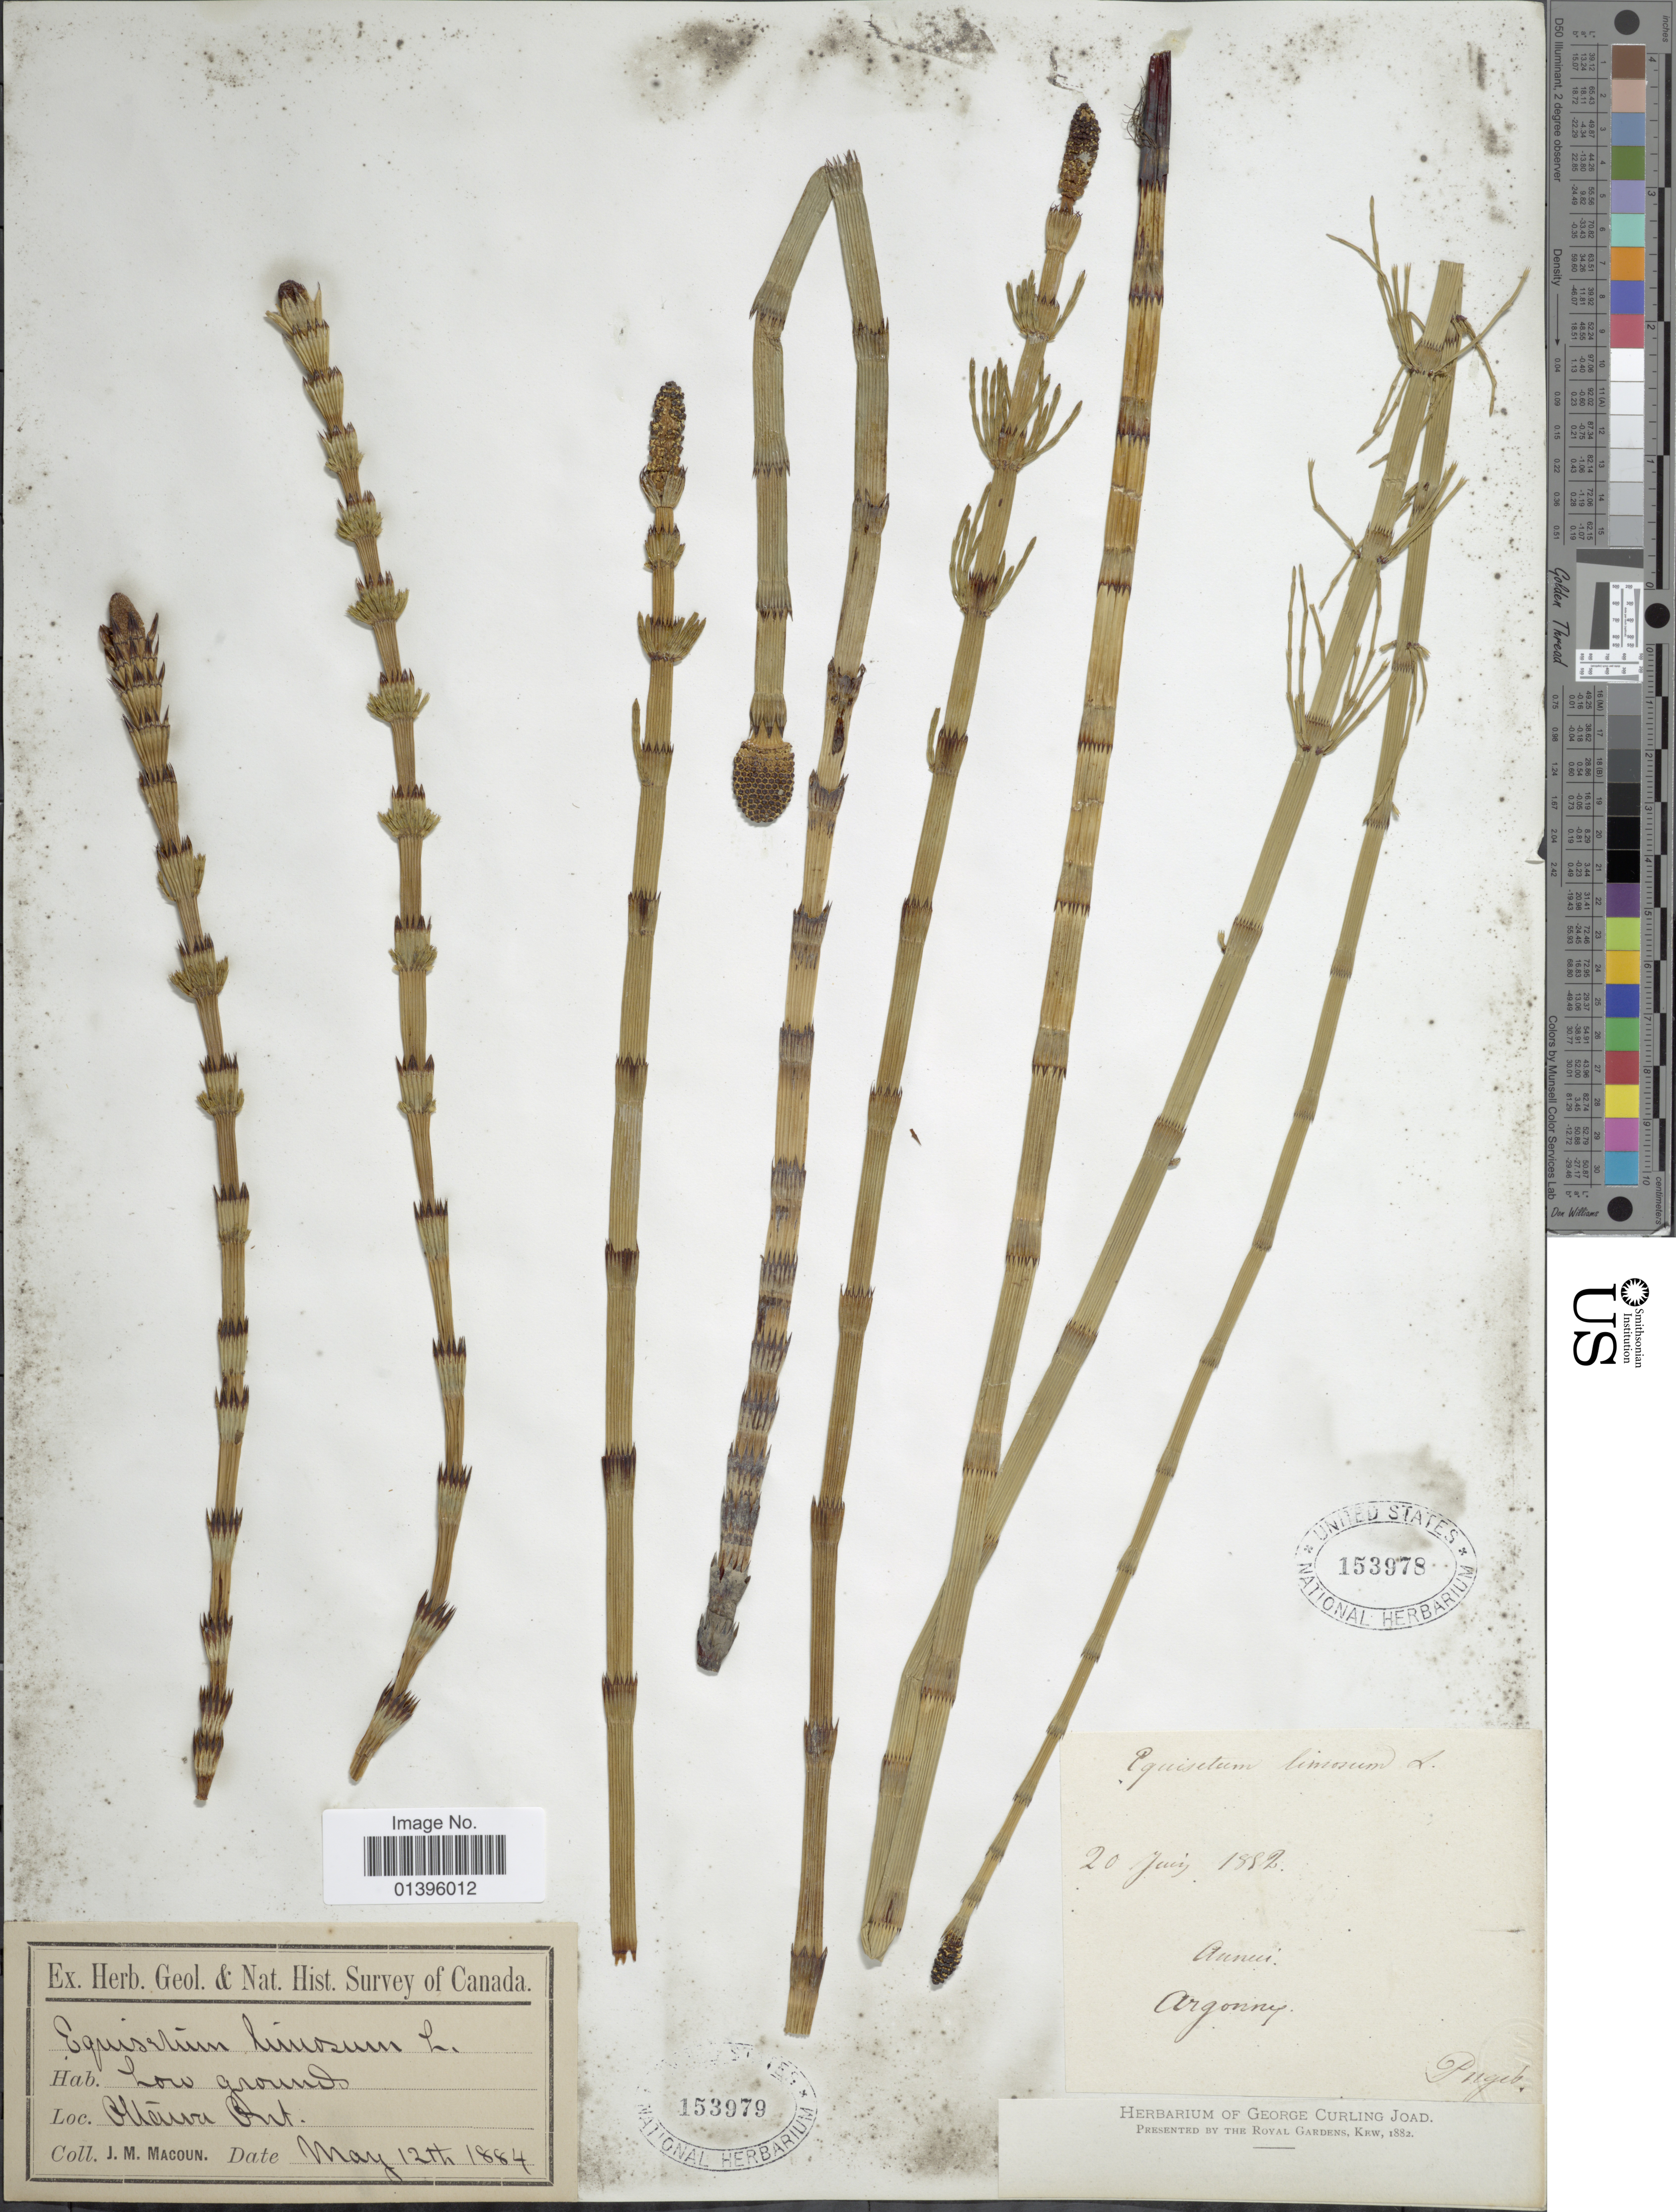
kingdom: Plantae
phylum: Tracheophyta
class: Polypodiopsida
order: Equisetales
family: Equisetaceae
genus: Equisetum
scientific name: Equisetum fluviatile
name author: L.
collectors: J. M. Macoun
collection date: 1884-05-12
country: Canada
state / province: Ontario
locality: Ottawa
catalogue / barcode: US 153979-2